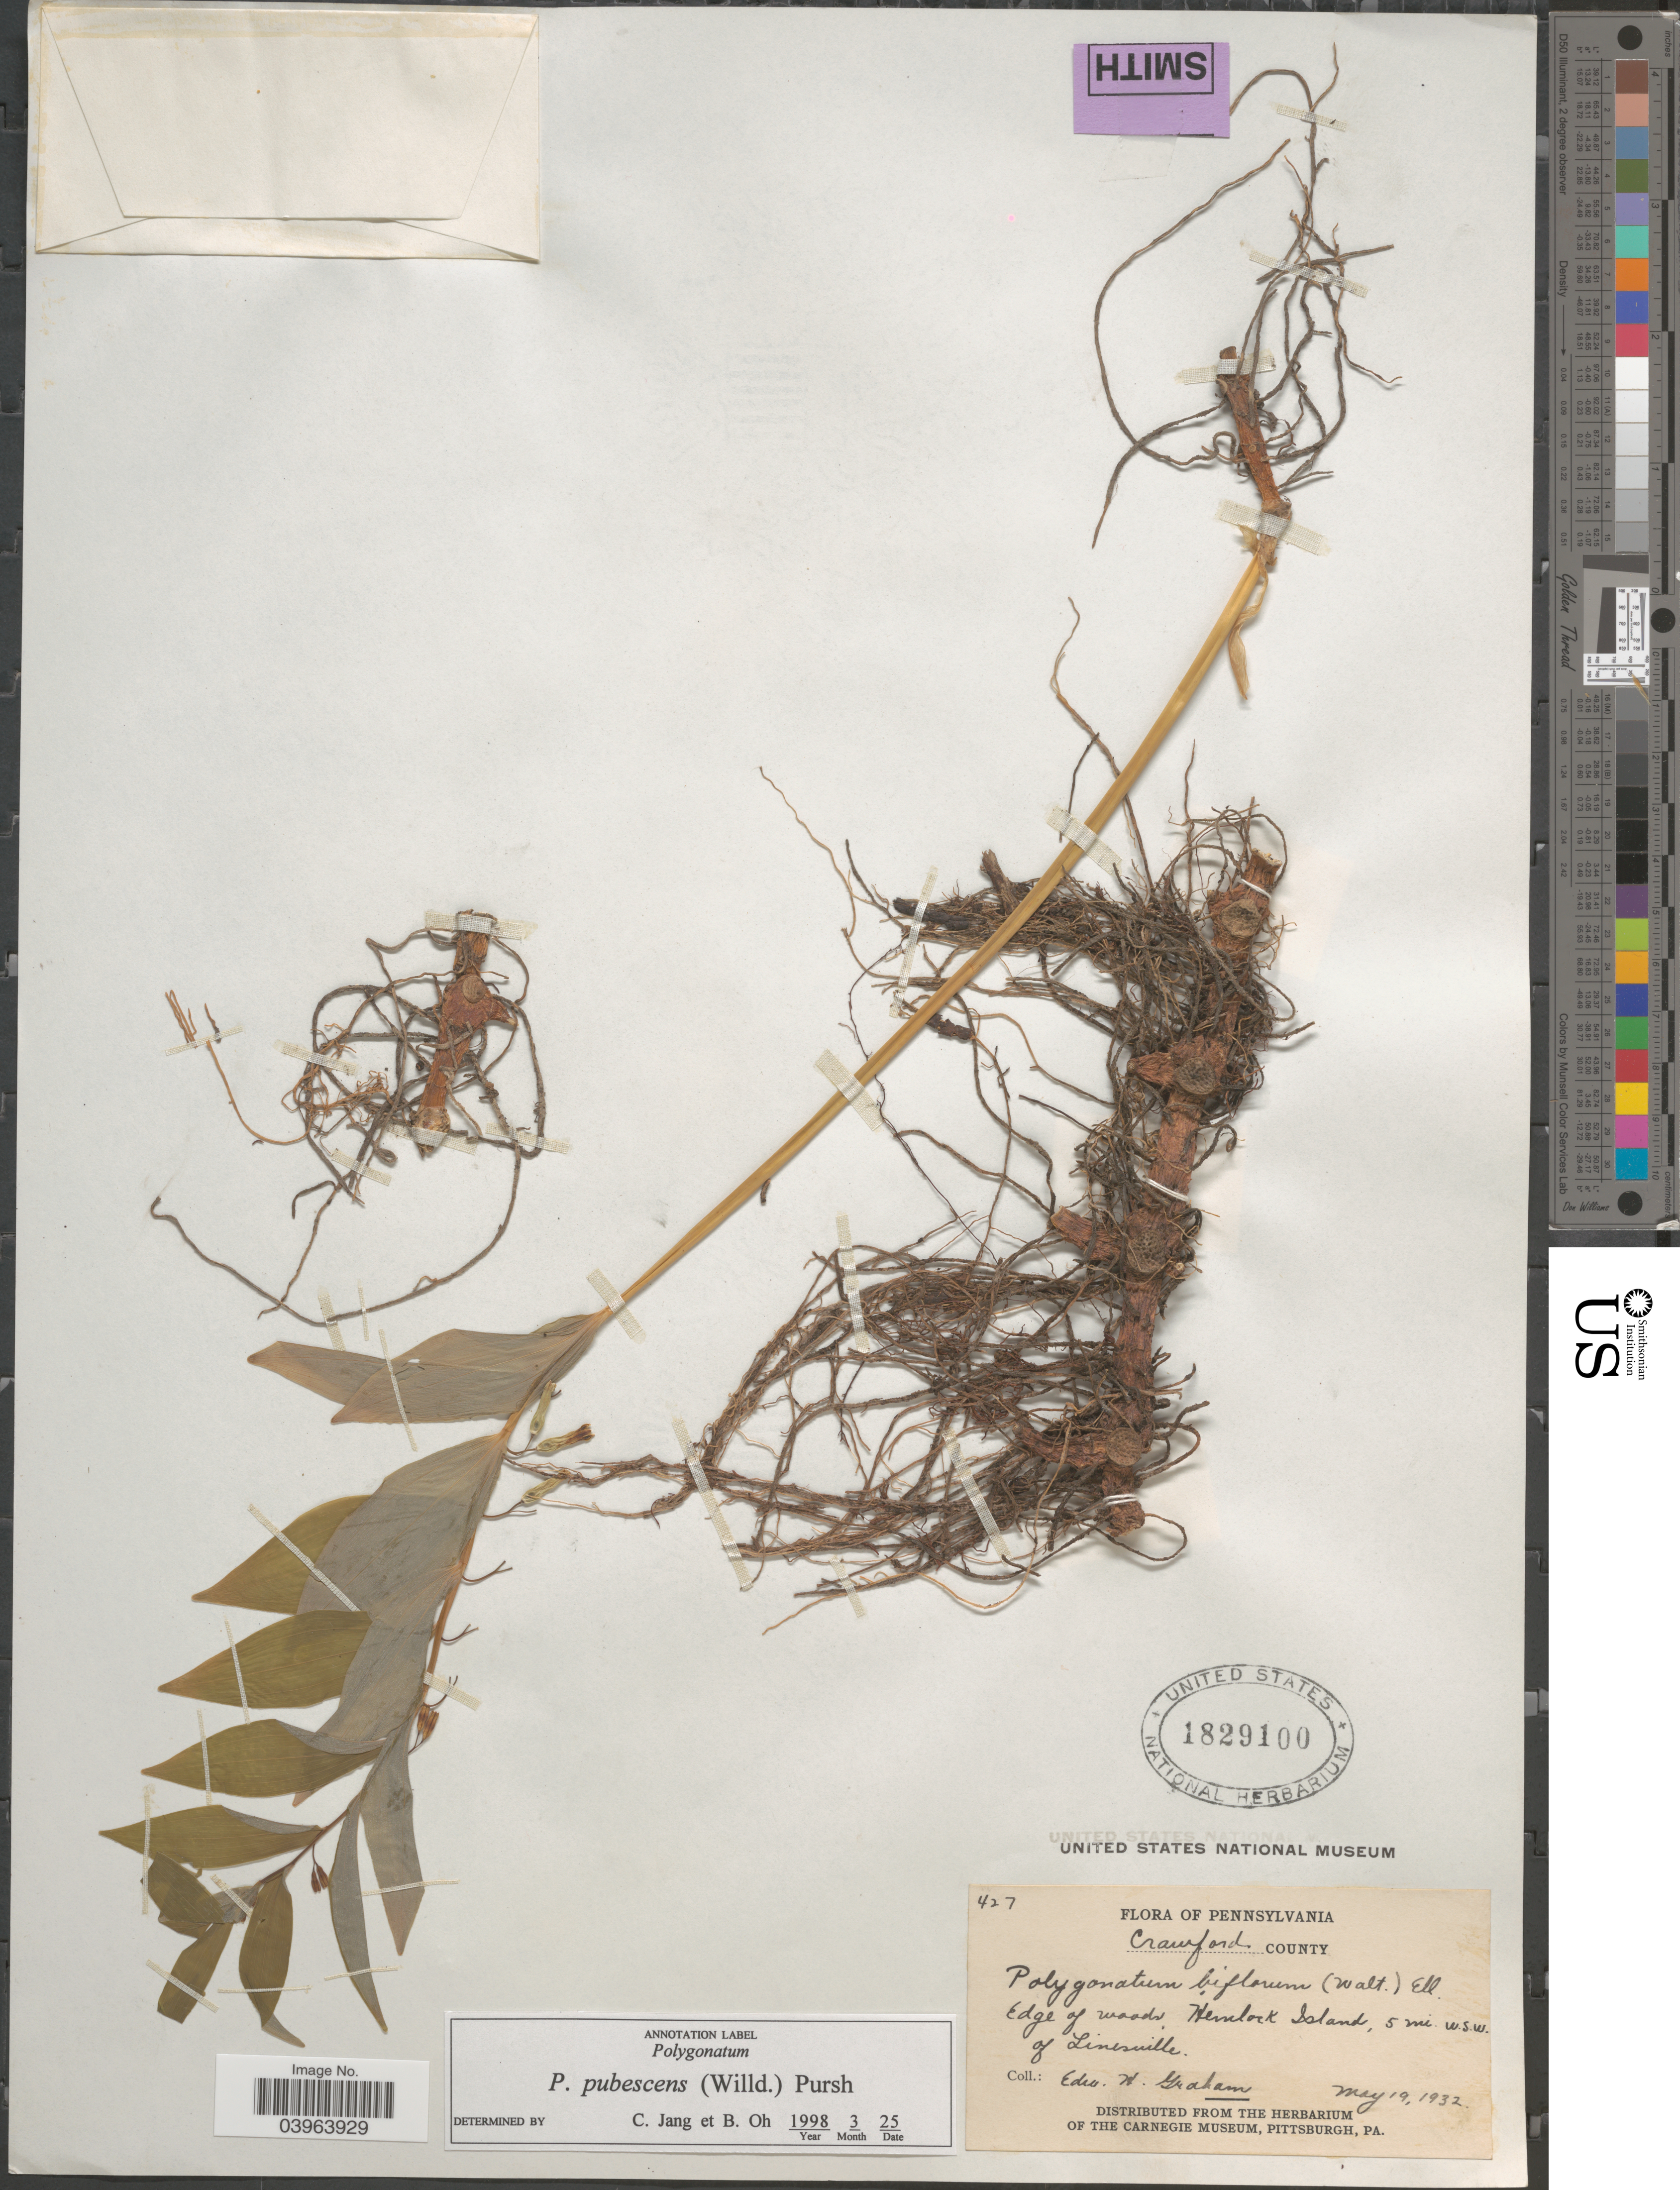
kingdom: Plantae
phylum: Tracheophyta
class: Liliopsida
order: Asparagales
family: Asparagaceae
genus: Polygonatum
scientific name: Polygonatum pubescens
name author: (Willd.) Pursh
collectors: E. H. Graham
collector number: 427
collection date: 1932-05-19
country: United States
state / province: Pennsylvania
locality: Crawford County. Edge of woods, Hemlock Island, 5 mi. W.S.W. of Linesville.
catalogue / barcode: US 1829100